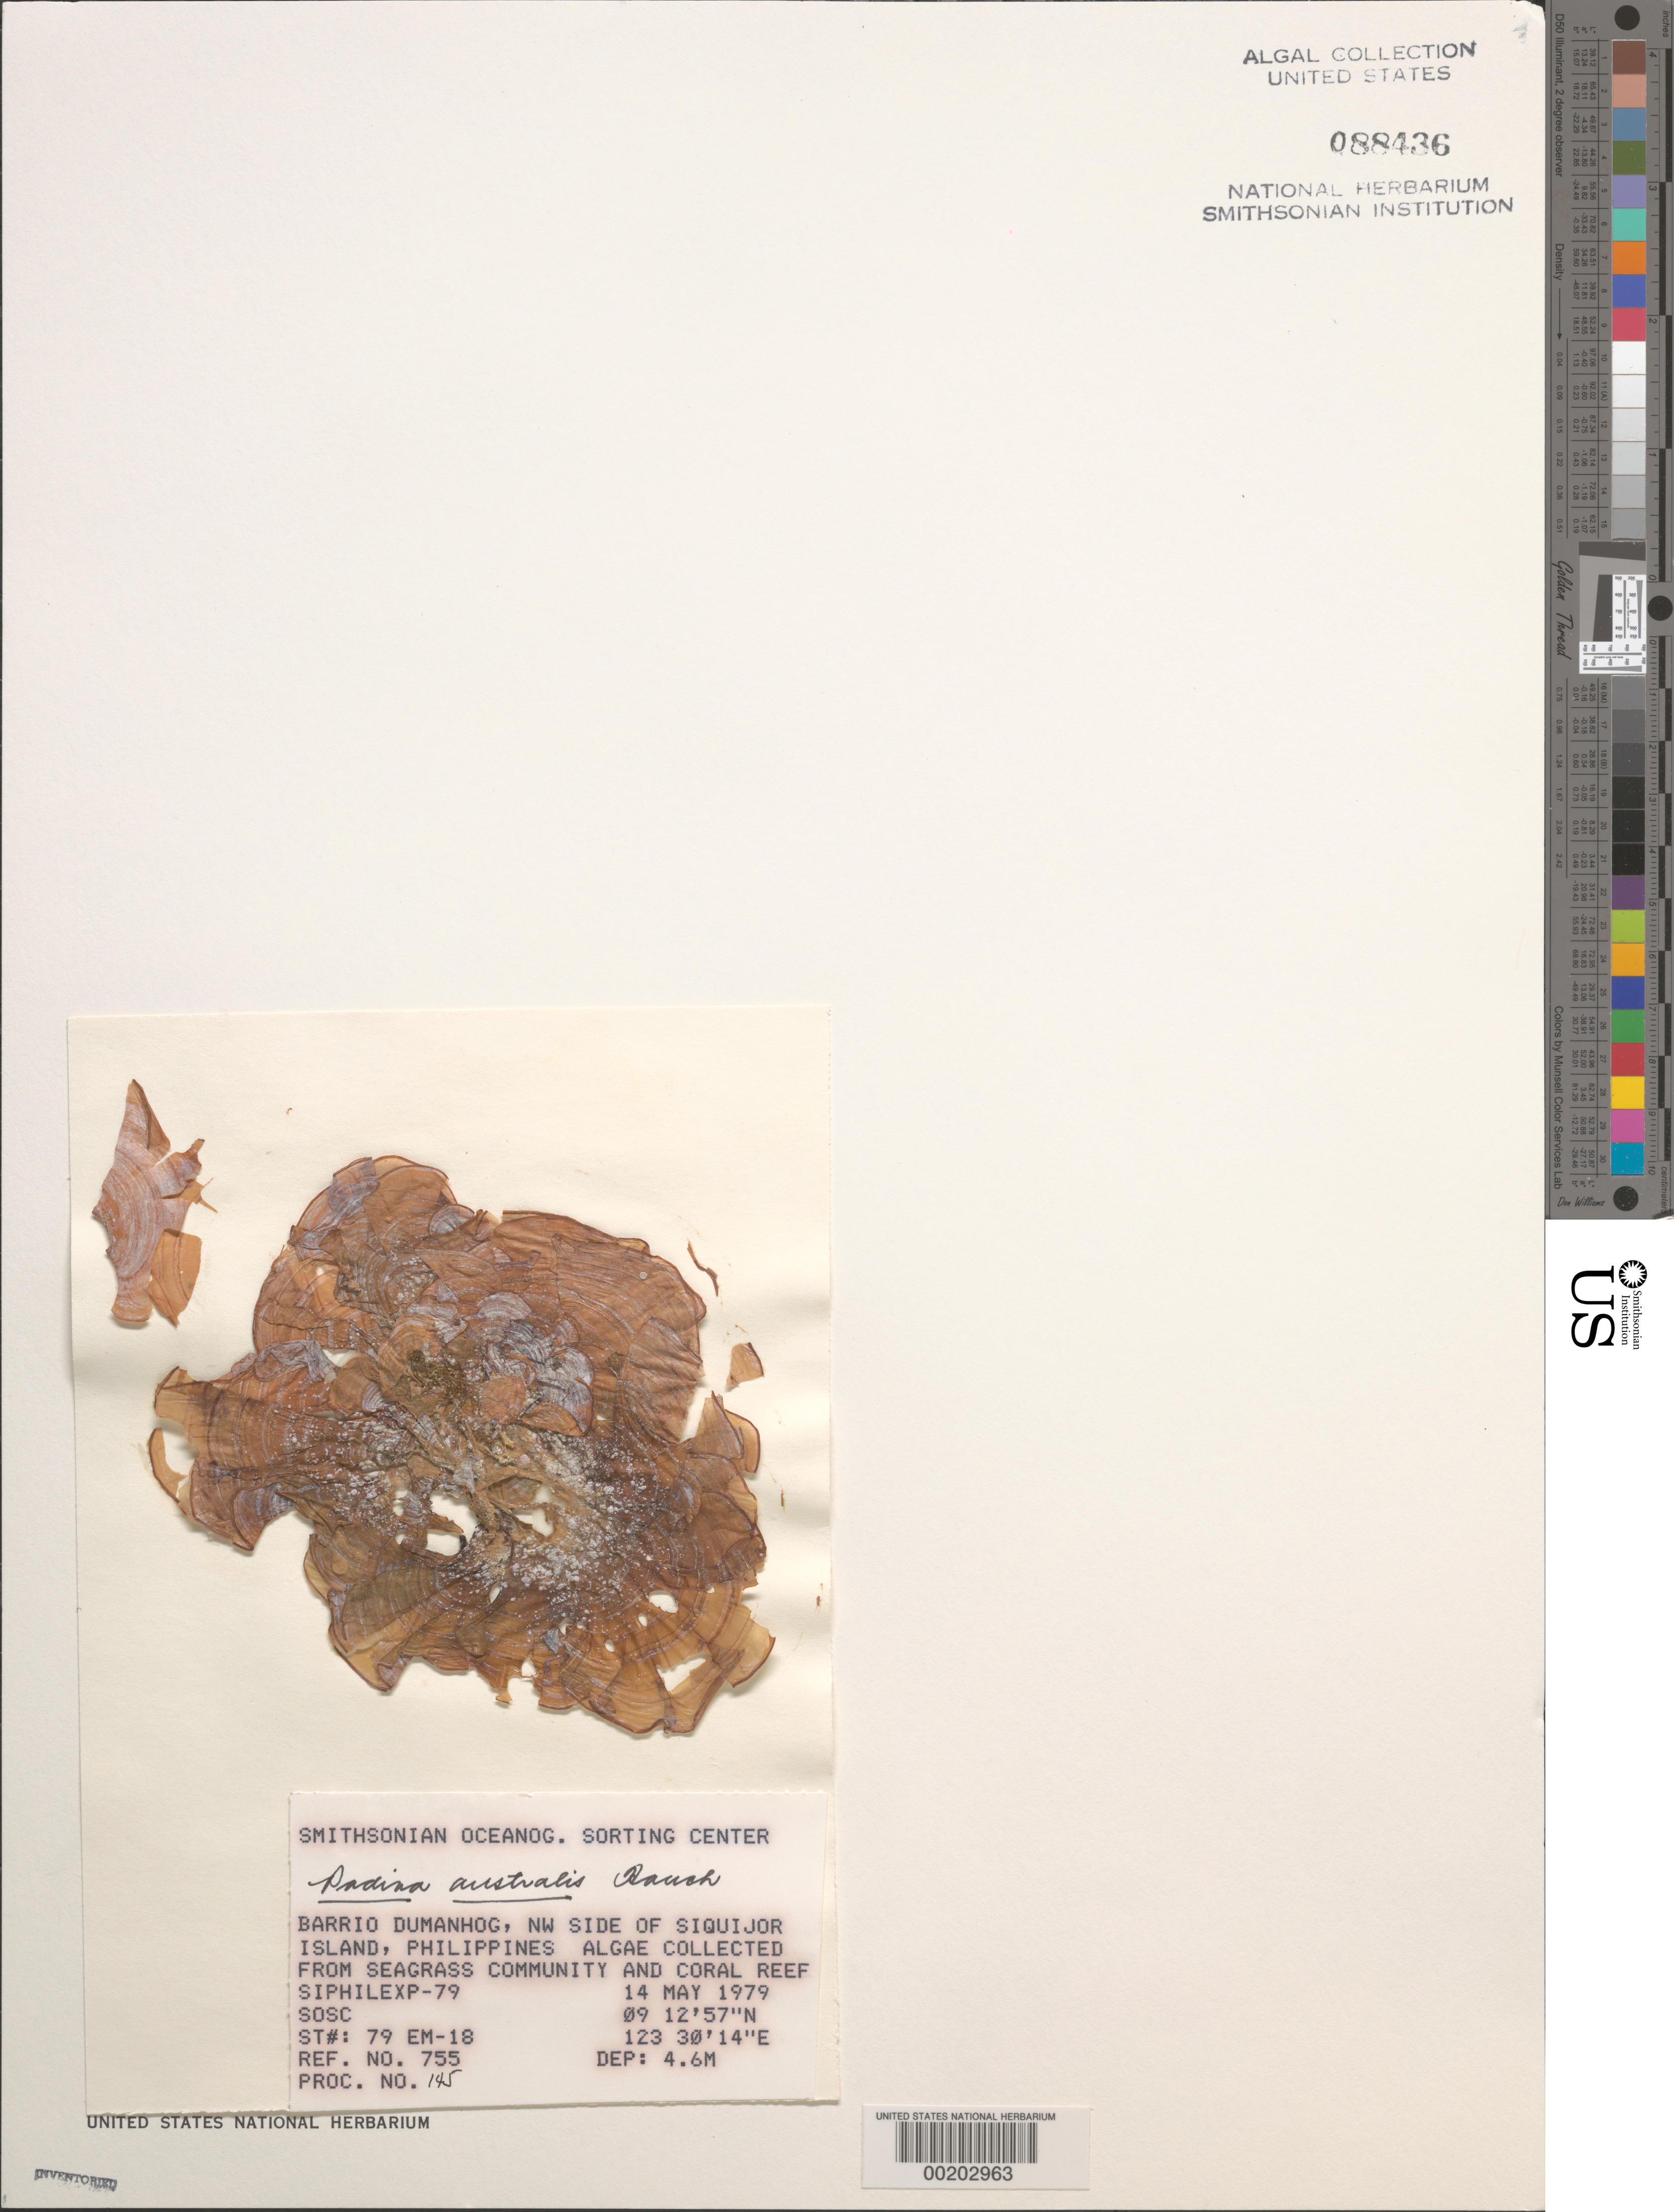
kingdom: Chromista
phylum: Ochrophyta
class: Phaeophyceae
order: Dictyotales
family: Dictyotaceae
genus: Padina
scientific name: Padina australis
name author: Hauck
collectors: SOSC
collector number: Station 79 Em-18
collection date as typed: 14 May 1979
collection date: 1979-05-14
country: Philippines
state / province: Central Visayas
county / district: Siquijor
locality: Visayan, Barrio dumanhog, siquijor island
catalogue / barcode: US 88436